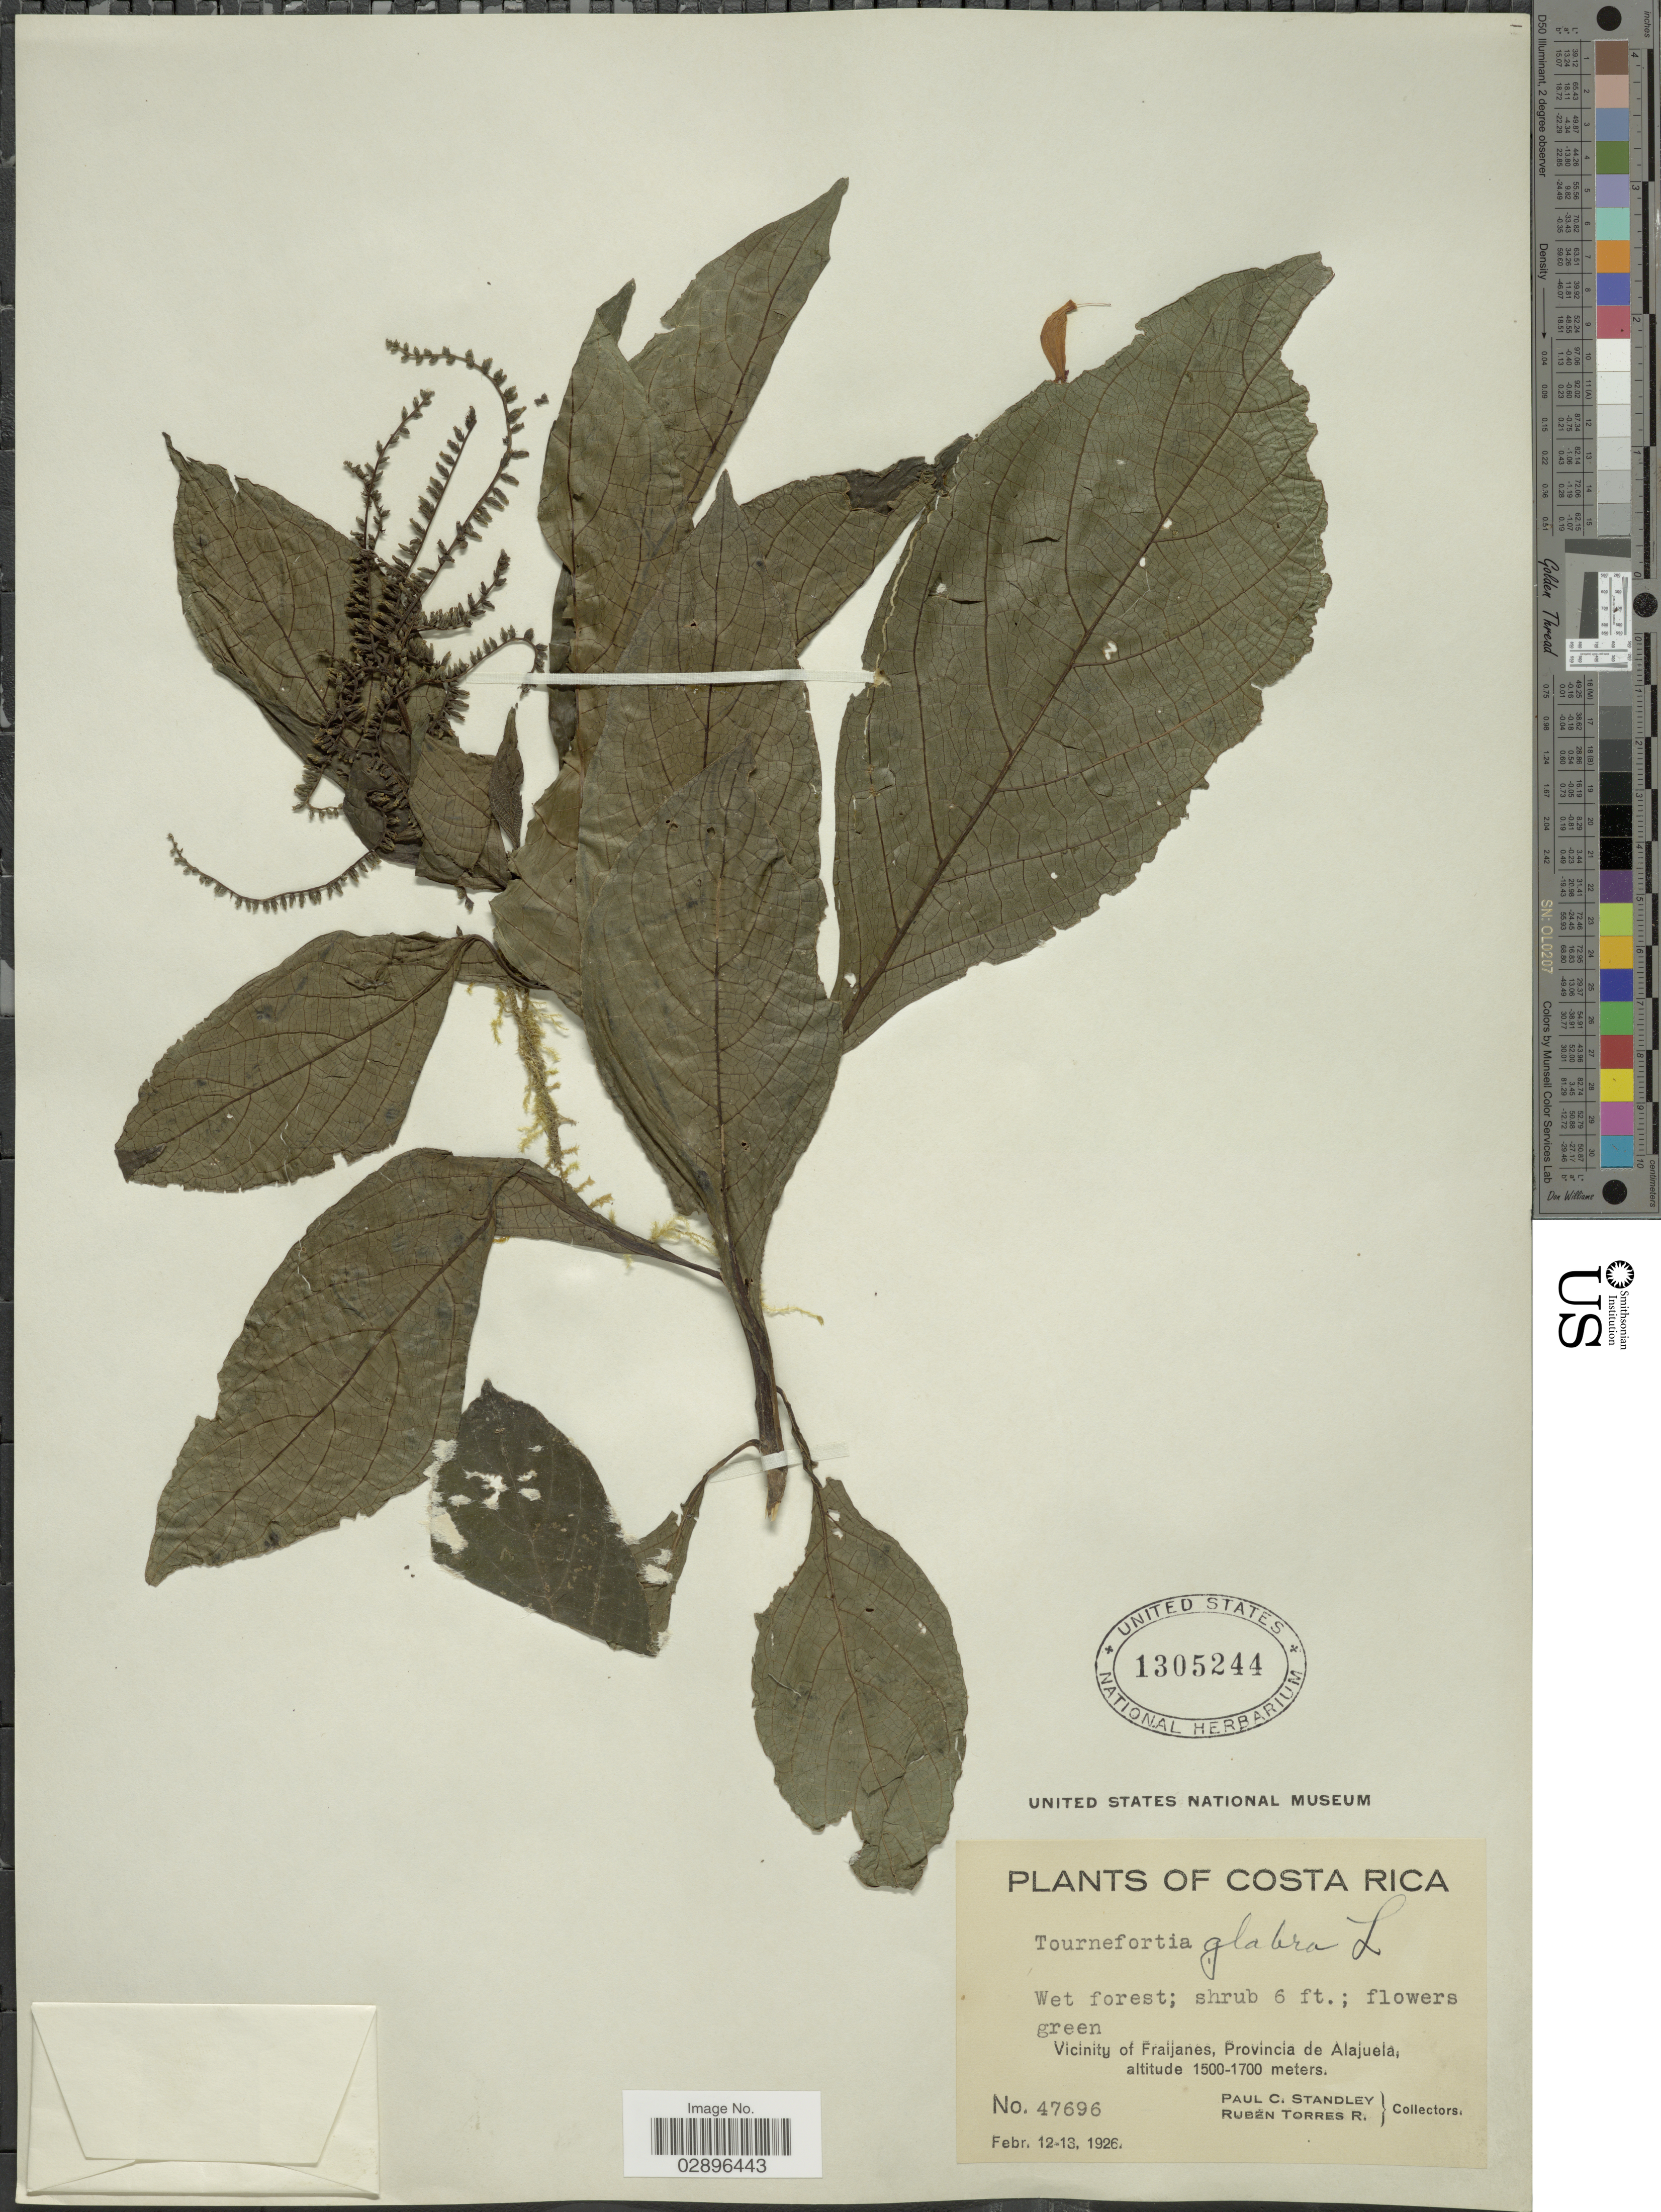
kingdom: Plantae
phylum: Tracheophyta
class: Magnoliopsida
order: Boraginales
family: Heliotropiaceae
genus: Tournefortia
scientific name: Tournefortia glabra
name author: L.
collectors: P. C. Standley & J. Valerio R.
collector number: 47696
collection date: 1926-02-12/1926-02-13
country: Costa Rica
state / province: Alajuela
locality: Vicinity of Fraijanes, Provincia de Alajuela.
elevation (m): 1500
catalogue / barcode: US 1305244